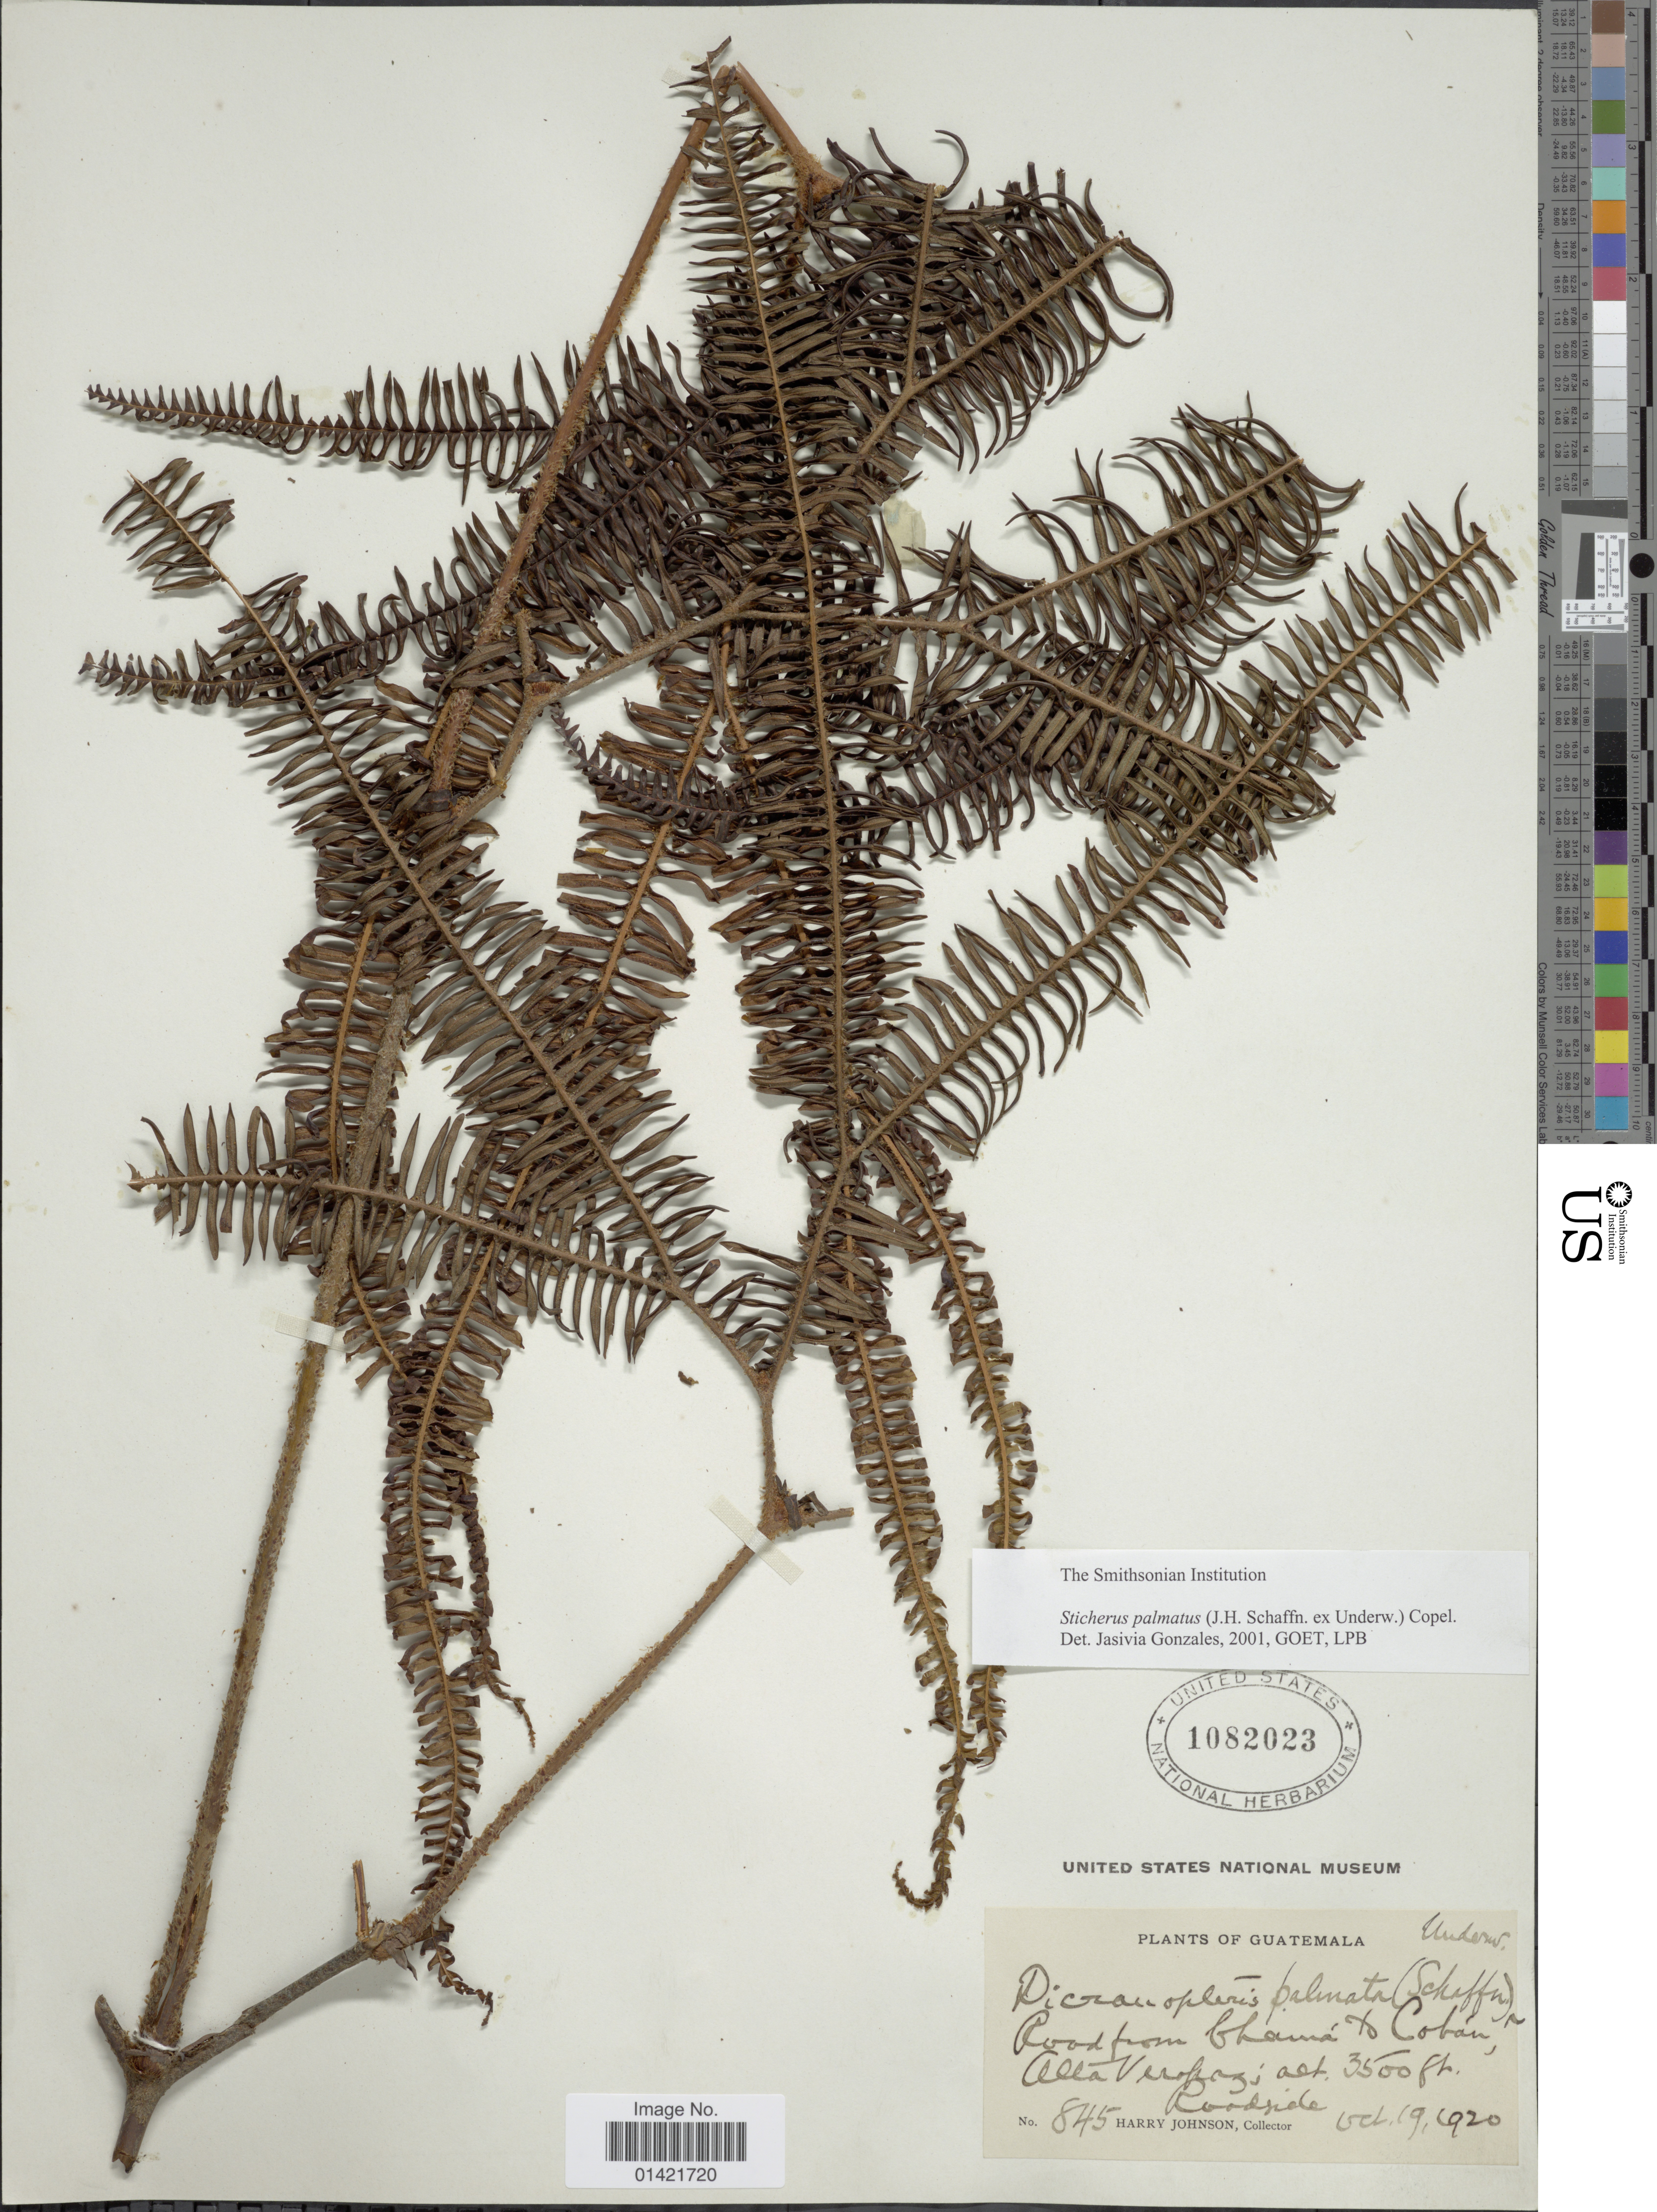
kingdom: Plantae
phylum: Tracheophyta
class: Polypodiopsida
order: Gleicheniales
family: Gleicheniaceae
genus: Sticherus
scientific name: Sticherus furcatus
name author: (L.) Ching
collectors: H. Johnson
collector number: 845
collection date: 1920-10-19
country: Guatemala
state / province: Alta Verapaz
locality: Road from Chama to Coban. Roadside.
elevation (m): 1067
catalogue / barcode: US 1082023